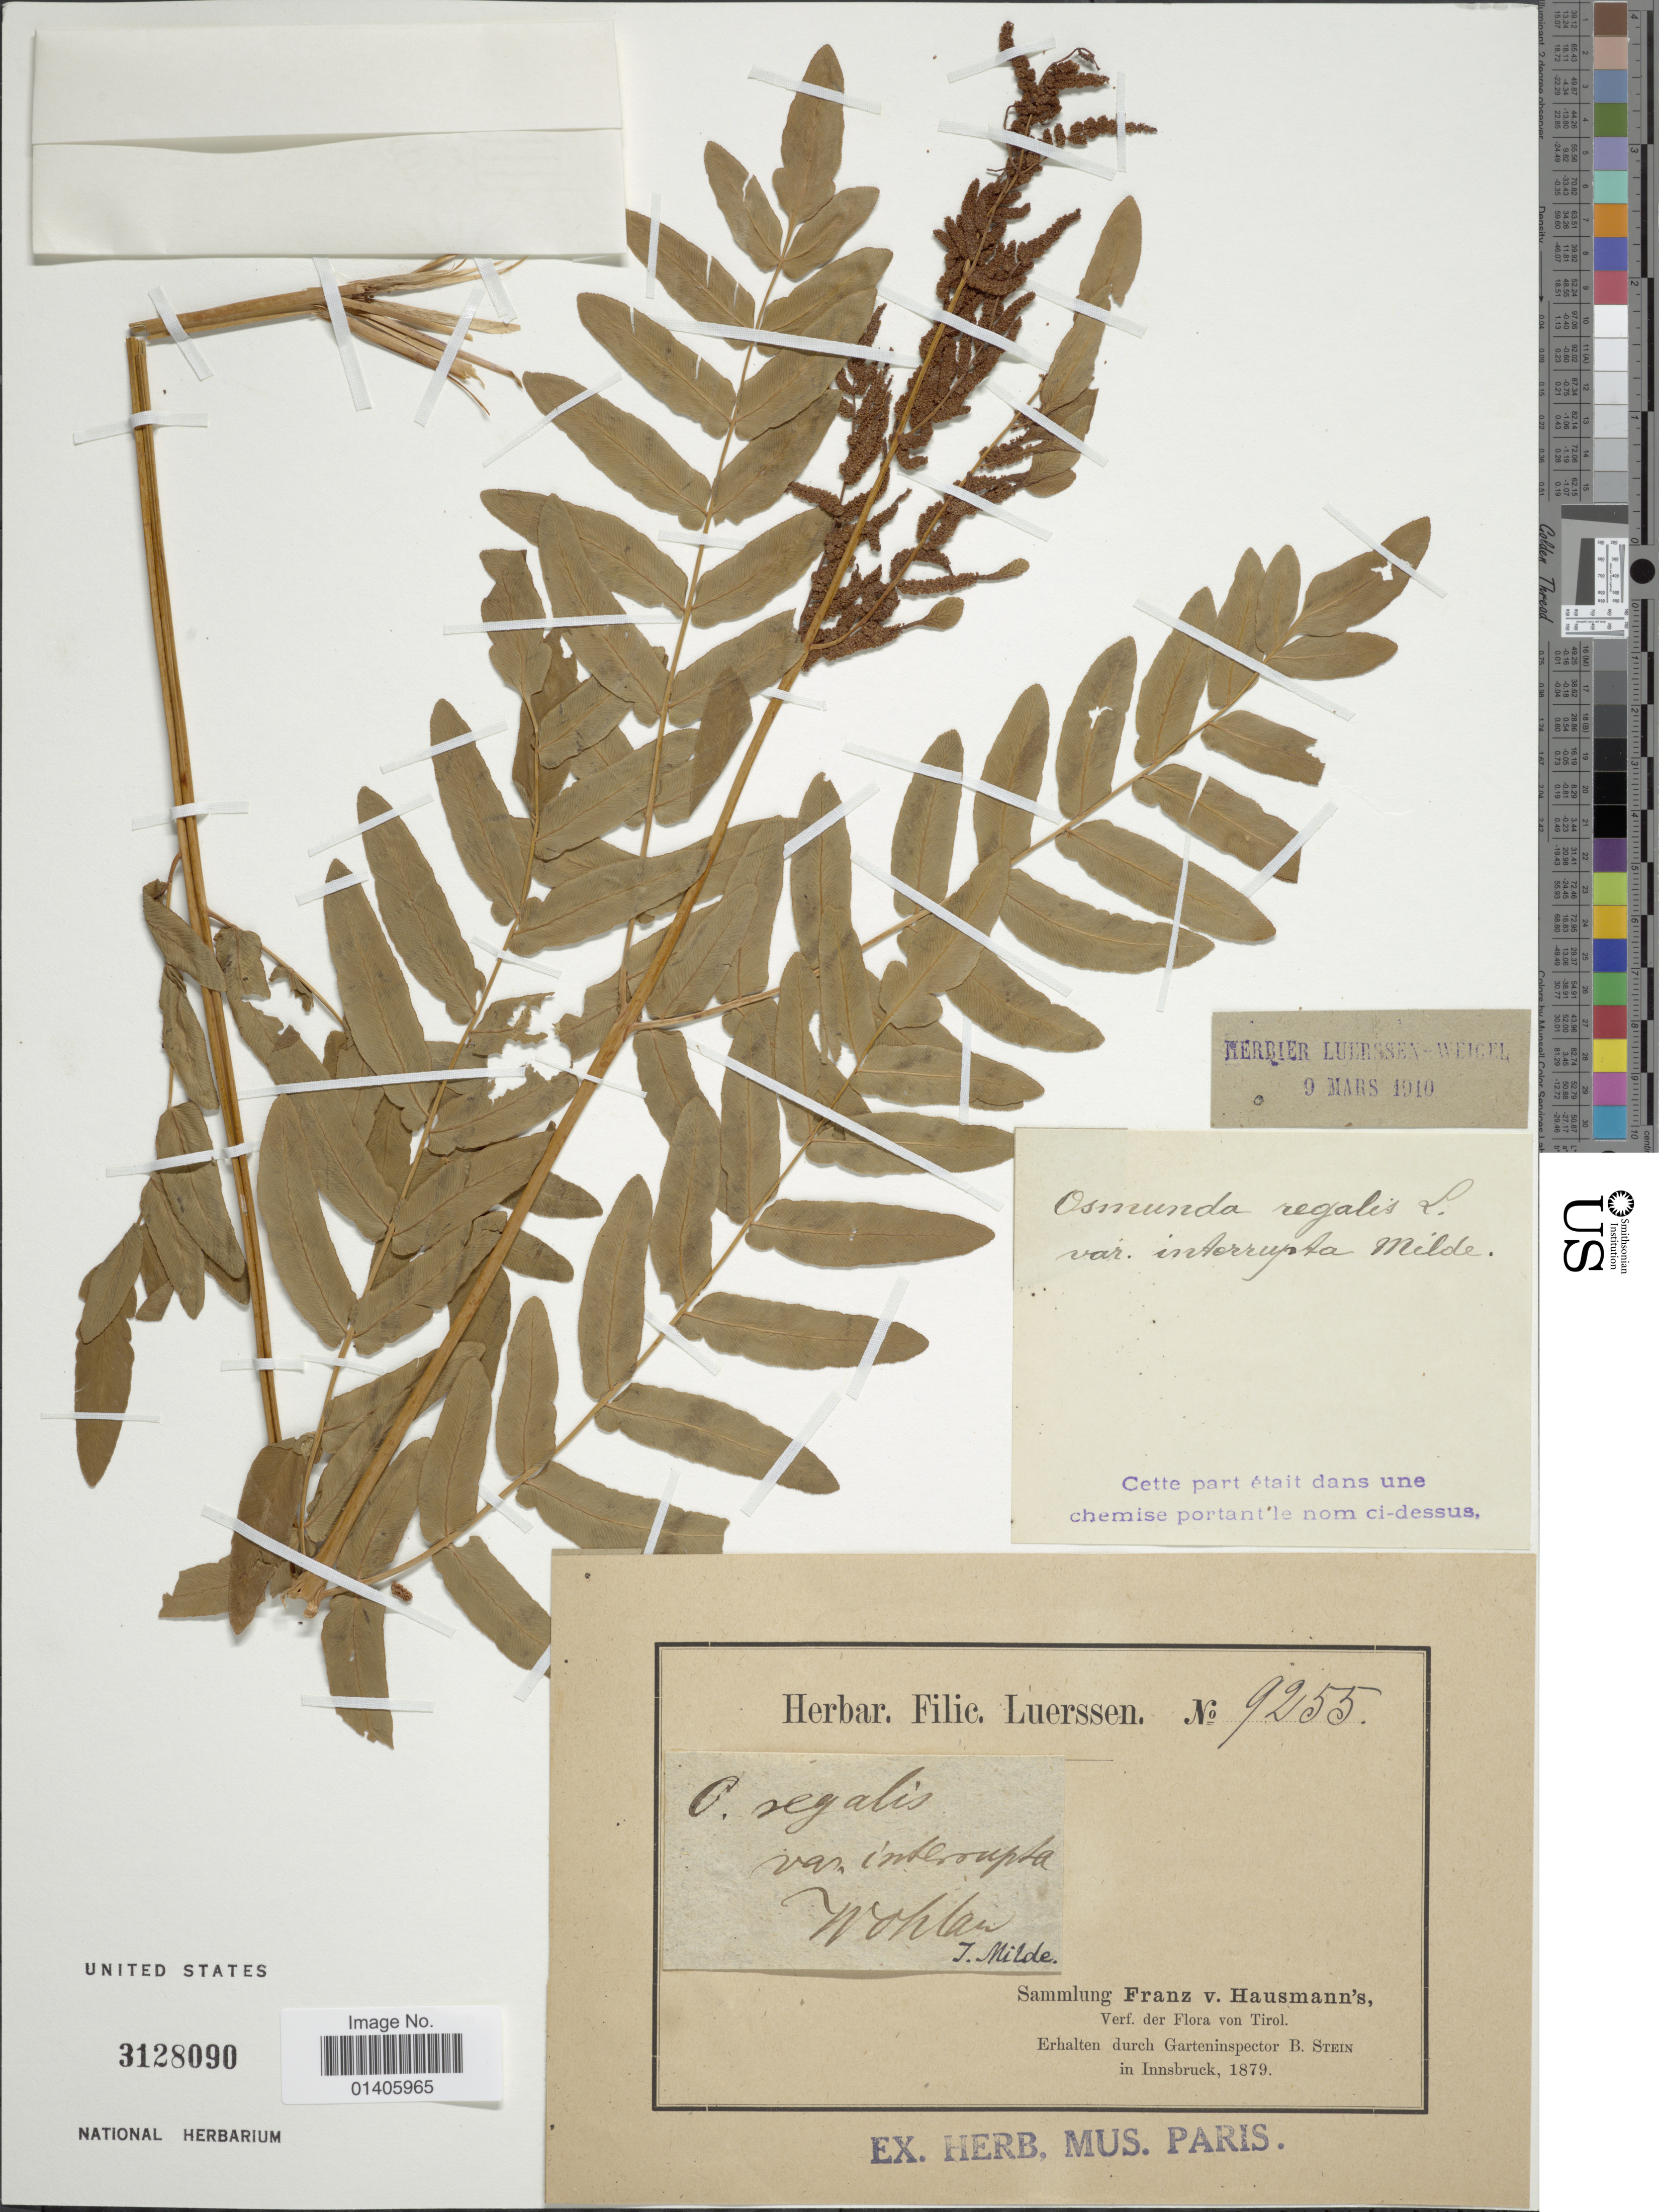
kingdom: Plantae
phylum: Tracheophyta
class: Polypodiopsida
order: Osmundales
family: Osmundaceae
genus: Osmunda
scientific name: Osmunda regalis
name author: L.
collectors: F. v. Hausmann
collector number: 9255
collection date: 1879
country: Austria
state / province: Tirol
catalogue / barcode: US 3128090